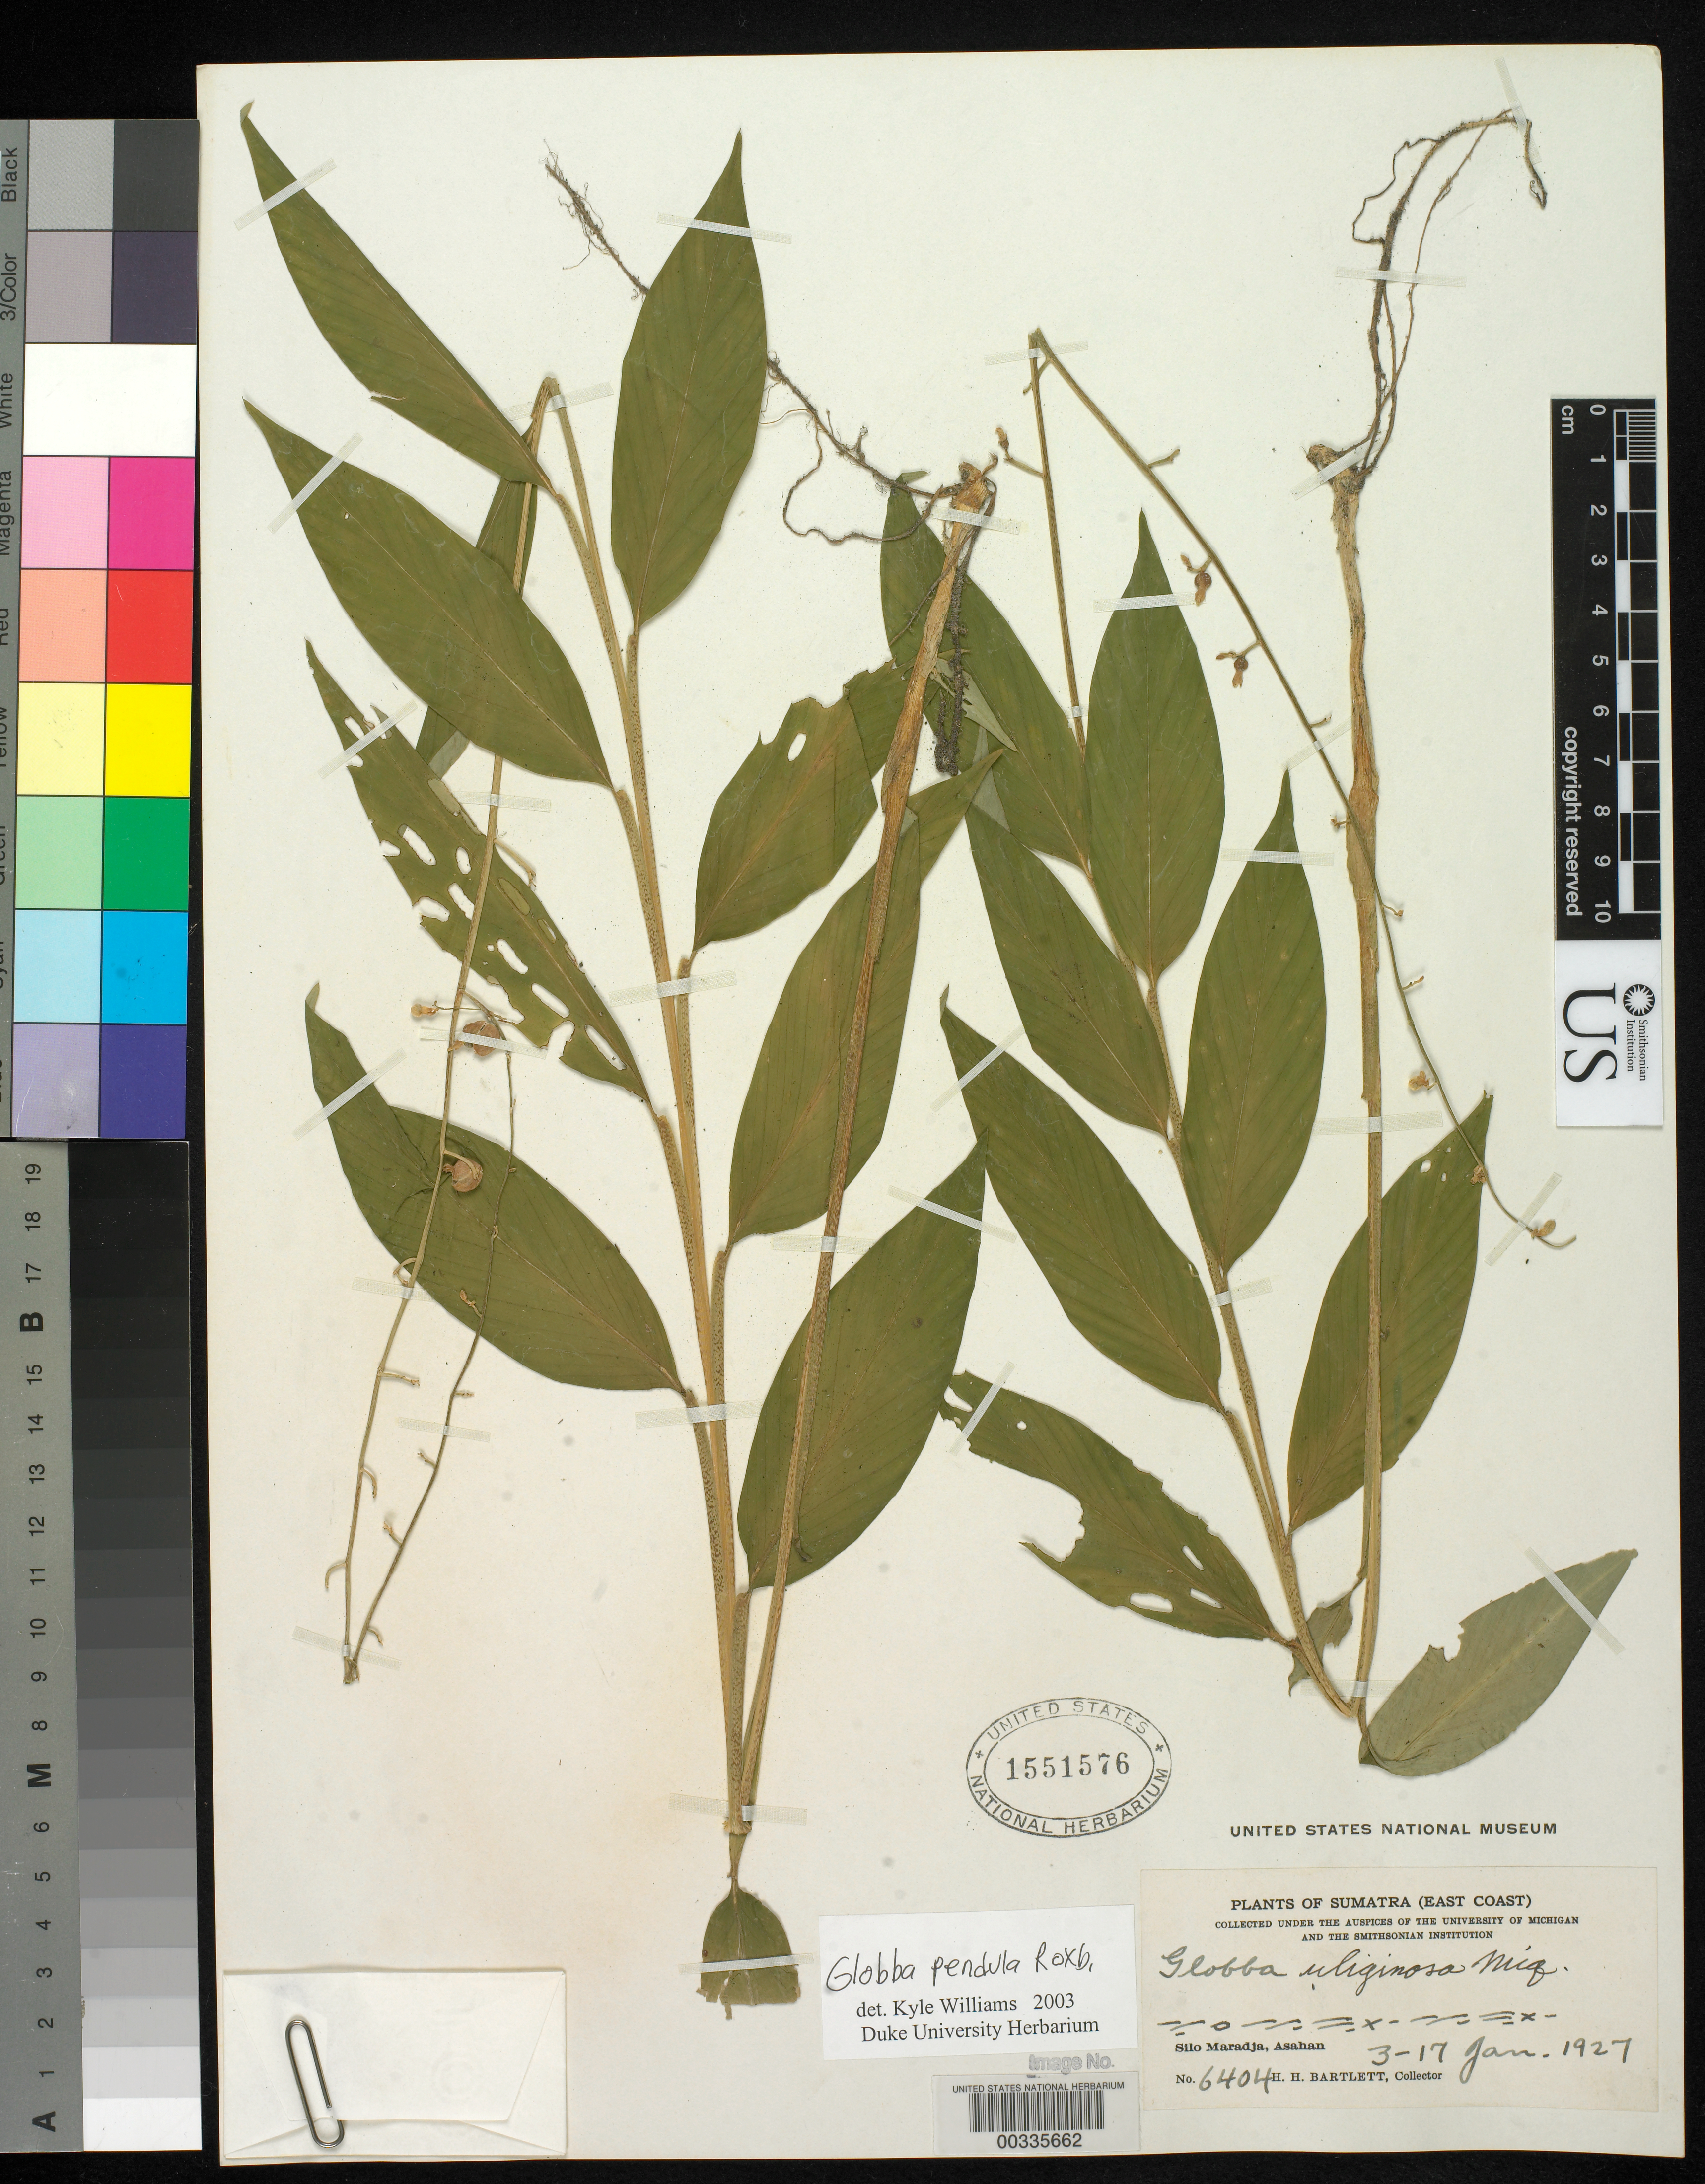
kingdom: Plantae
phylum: Tracheophyta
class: Liliopsida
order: Zingiberales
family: Zingiberaceae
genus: Globba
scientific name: Globba pendula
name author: Roxb.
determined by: Williams, K. J.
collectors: H. H. Bartlett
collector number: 6404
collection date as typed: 03 Jan 1927 to 17 Jan 1927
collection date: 1927-01-03/1927-01-17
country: Indonesia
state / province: Sumatra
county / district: Sumatera Utara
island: Sumatra I.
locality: Silo Maradja, Asahan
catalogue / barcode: US 1551576